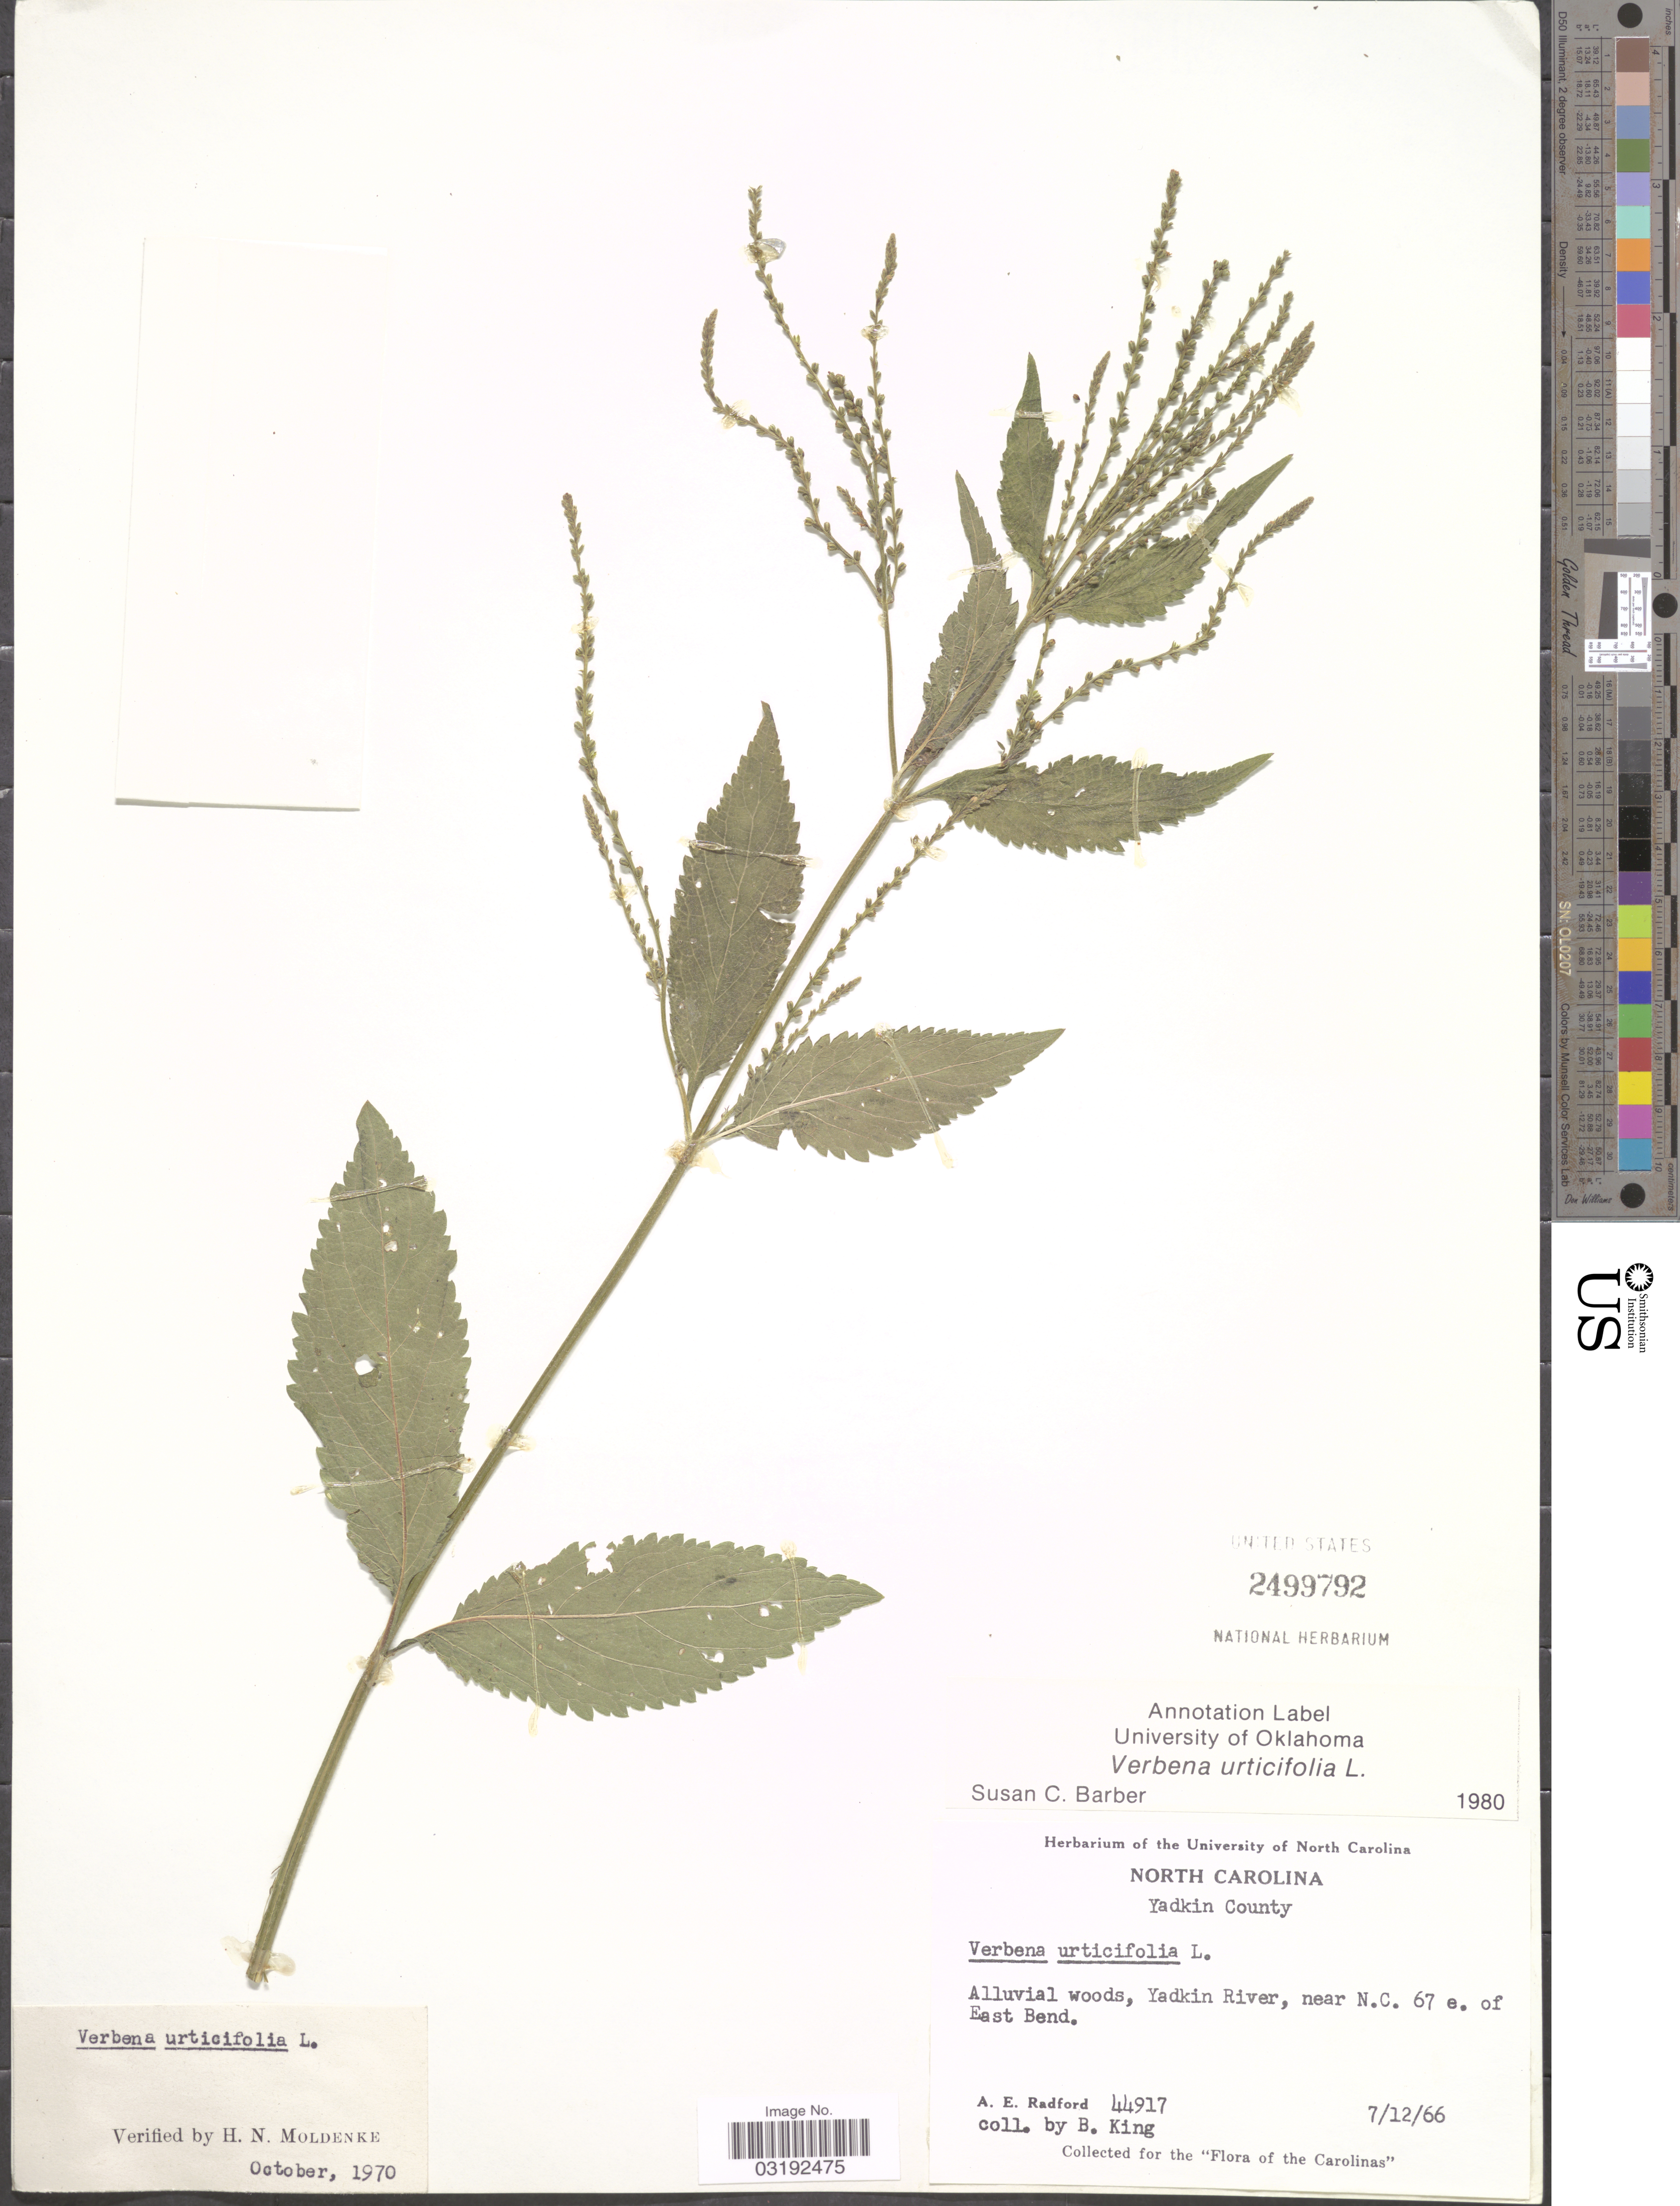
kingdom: Plantae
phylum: Tracheophyta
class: Magnoliopsida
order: Lamiales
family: Verbenaceae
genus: Verbena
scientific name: Verbena urticifolia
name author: L.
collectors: A. E. Radford & B. King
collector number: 44917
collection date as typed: Transcribed d/m/y: 12/7/66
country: United States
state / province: North Carolina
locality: Yadkin County. Yadkin River, near N.C. 67 e. of East Bend.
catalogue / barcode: US 2499792